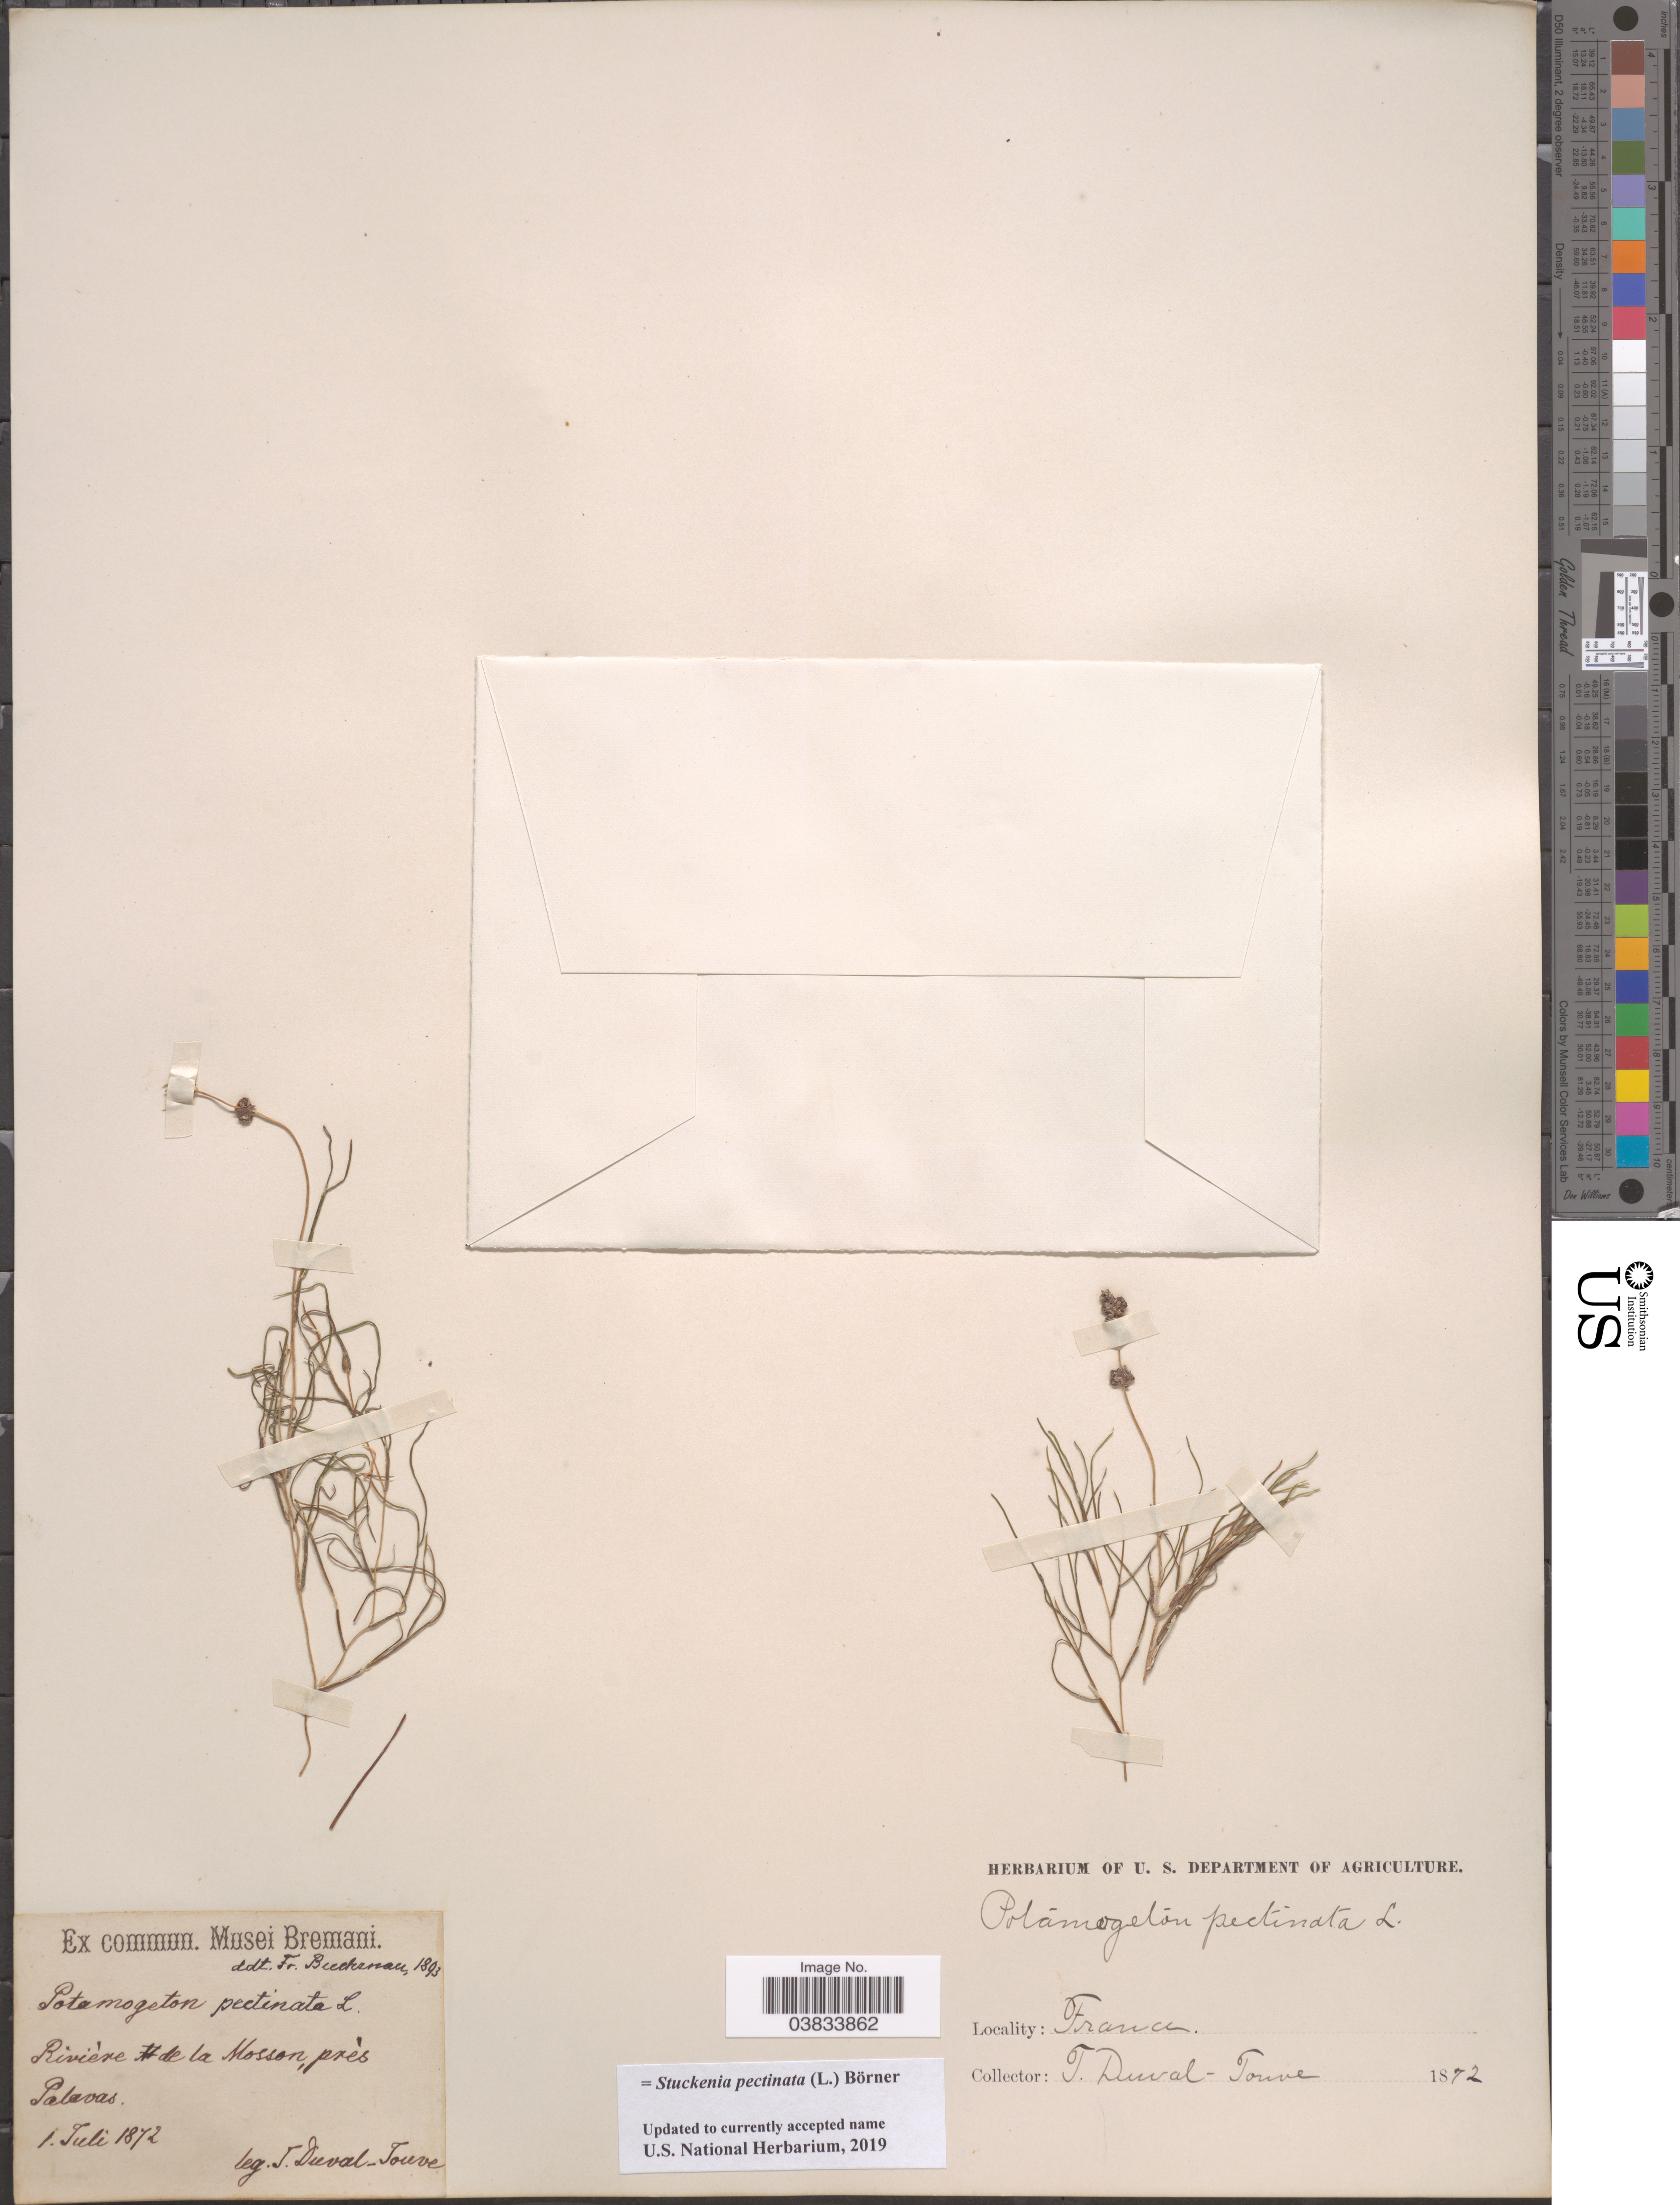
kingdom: Plantae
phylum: Tracheophyta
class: Liliopsida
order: Alismatales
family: Potamogetonaceae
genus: Stuckenia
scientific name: Stuckenia pectinata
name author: (L.) Börner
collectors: J. Duval-Jouve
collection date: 1872-07-01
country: France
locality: Rivière de la Mosson, près Palavas.